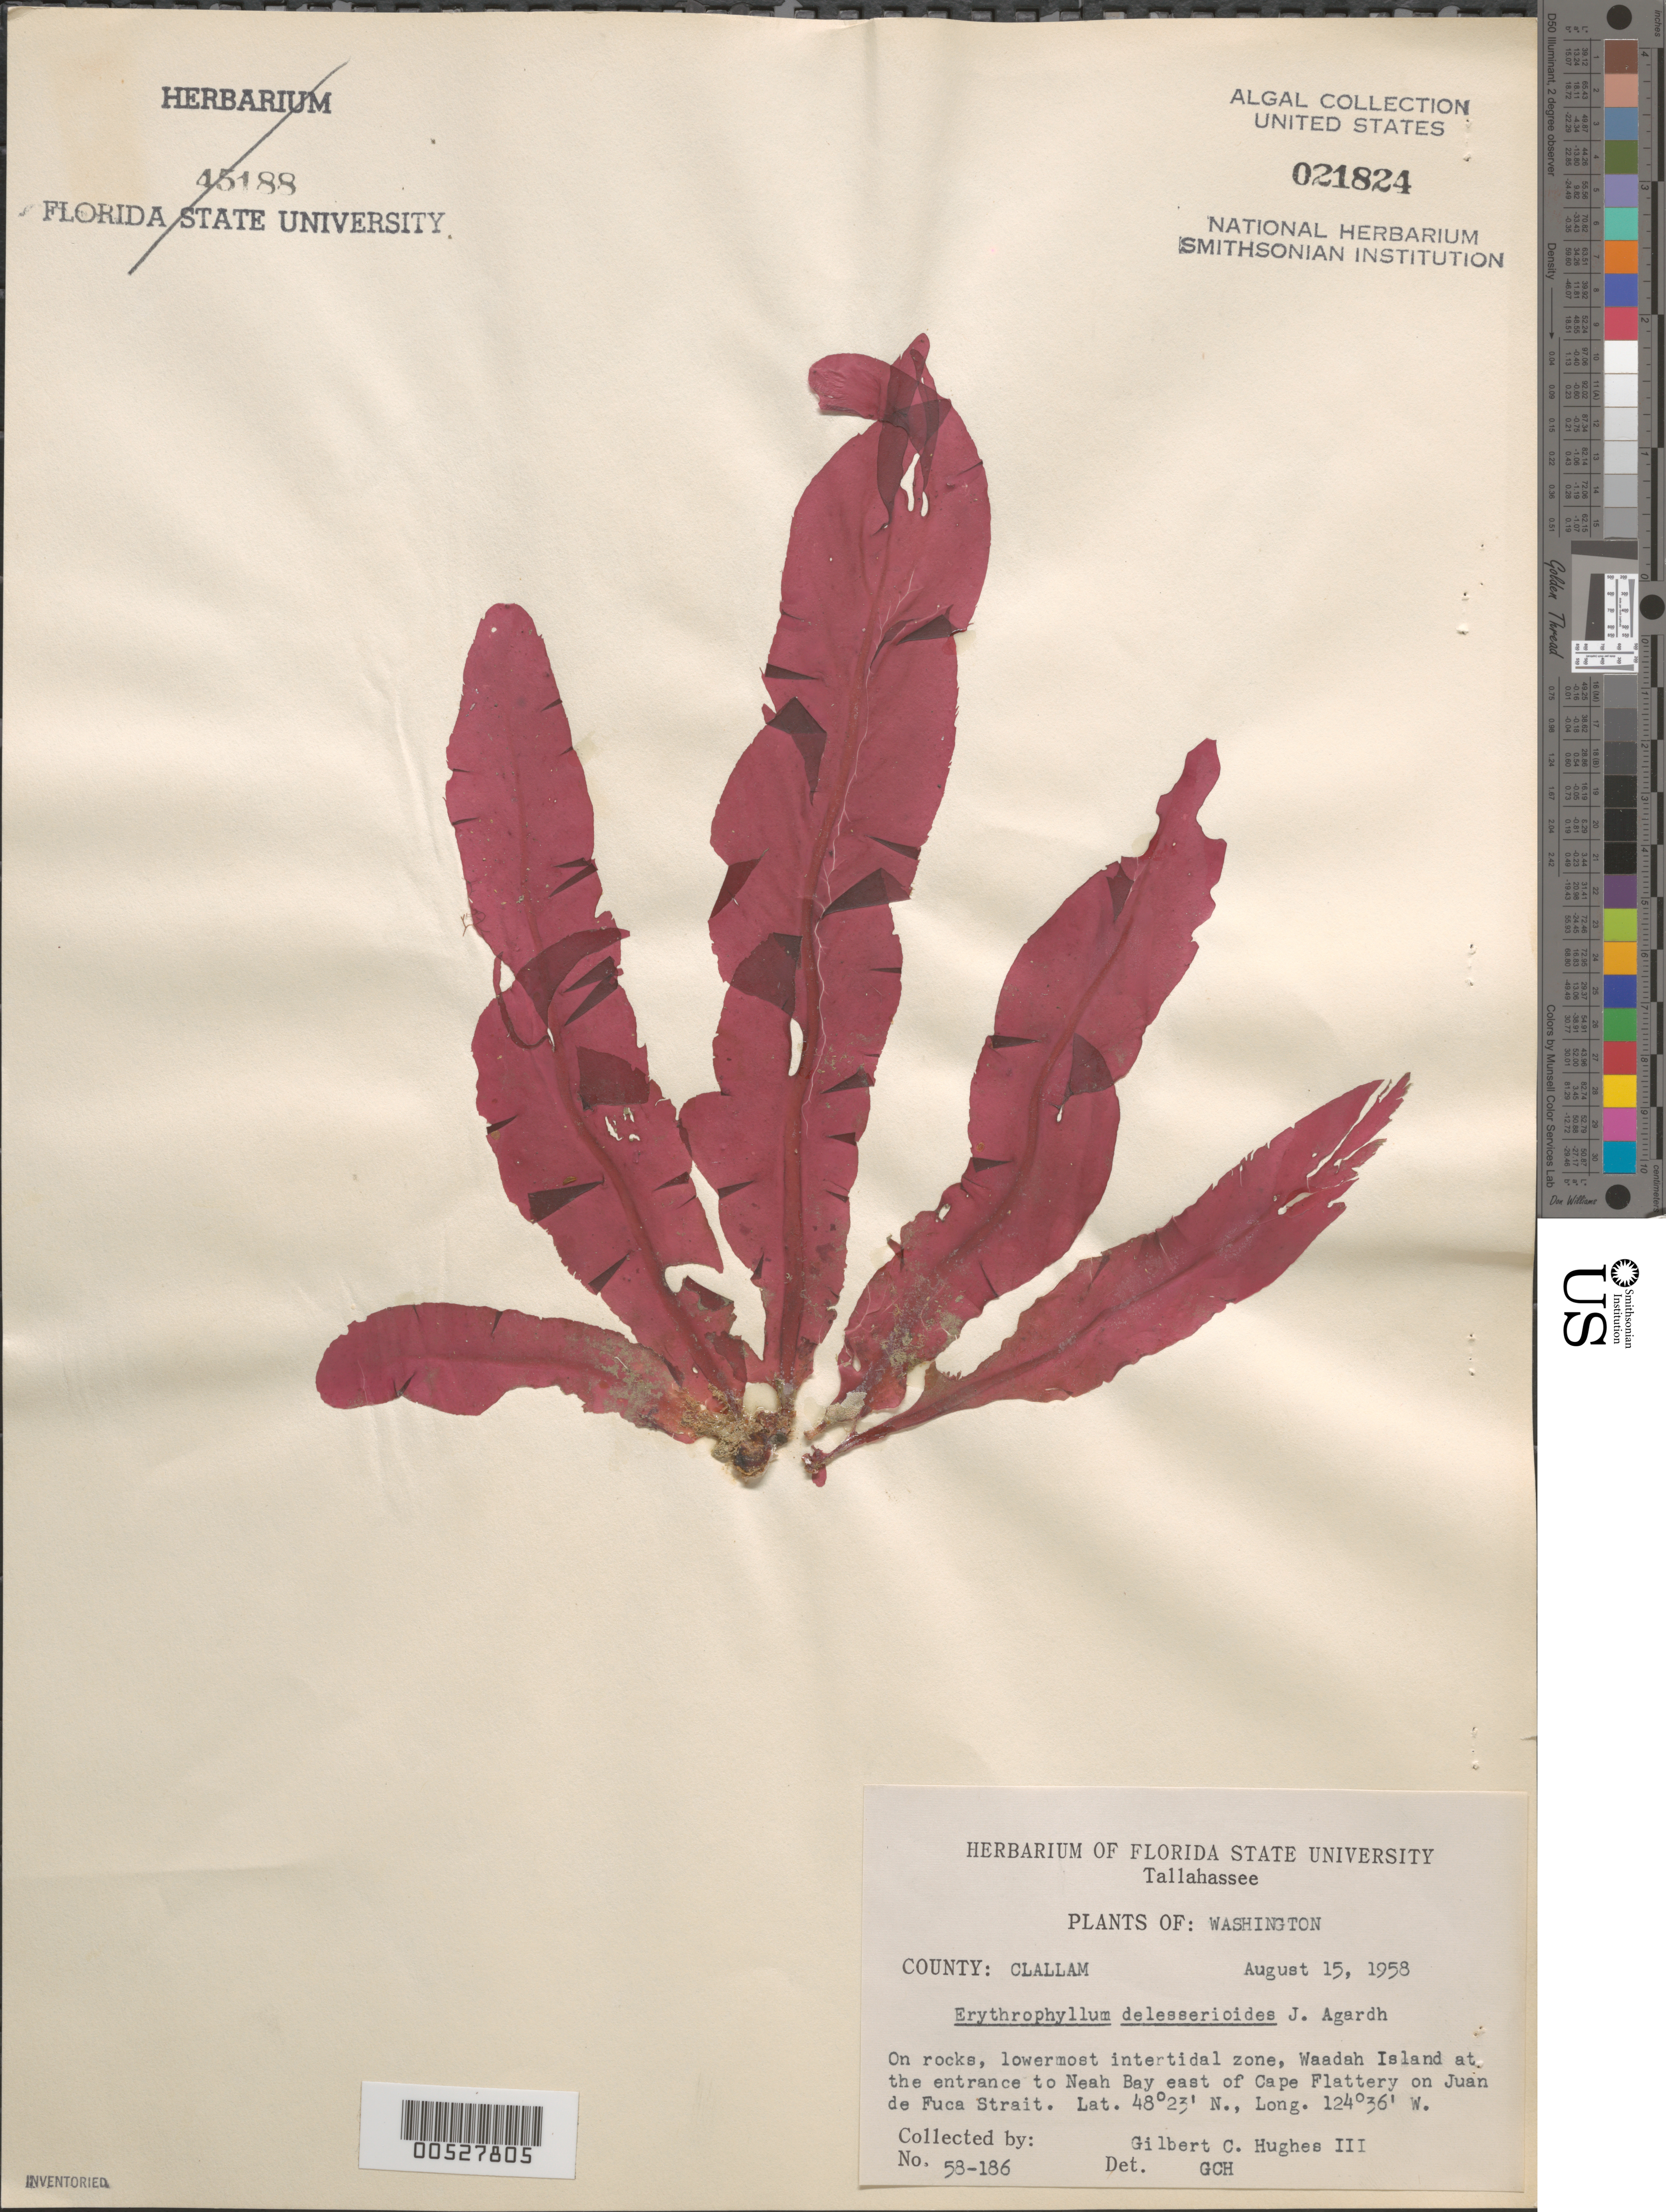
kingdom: Plantae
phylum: Rhodophyta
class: Florideophyceae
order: Gigartinales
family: Kallymeniaceae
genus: Erythrophyllum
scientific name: Erythrophyllum delesserioides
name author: J. Agardh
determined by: Hughes III, G. C.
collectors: G. Hughes III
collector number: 58-186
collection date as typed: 15 Aug 1958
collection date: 1958-08-15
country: United States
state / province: Washington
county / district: Clallam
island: Waadah Island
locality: Neah Bay east of Cape Flattery, Strait of Juan de Fuca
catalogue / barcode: US 21824